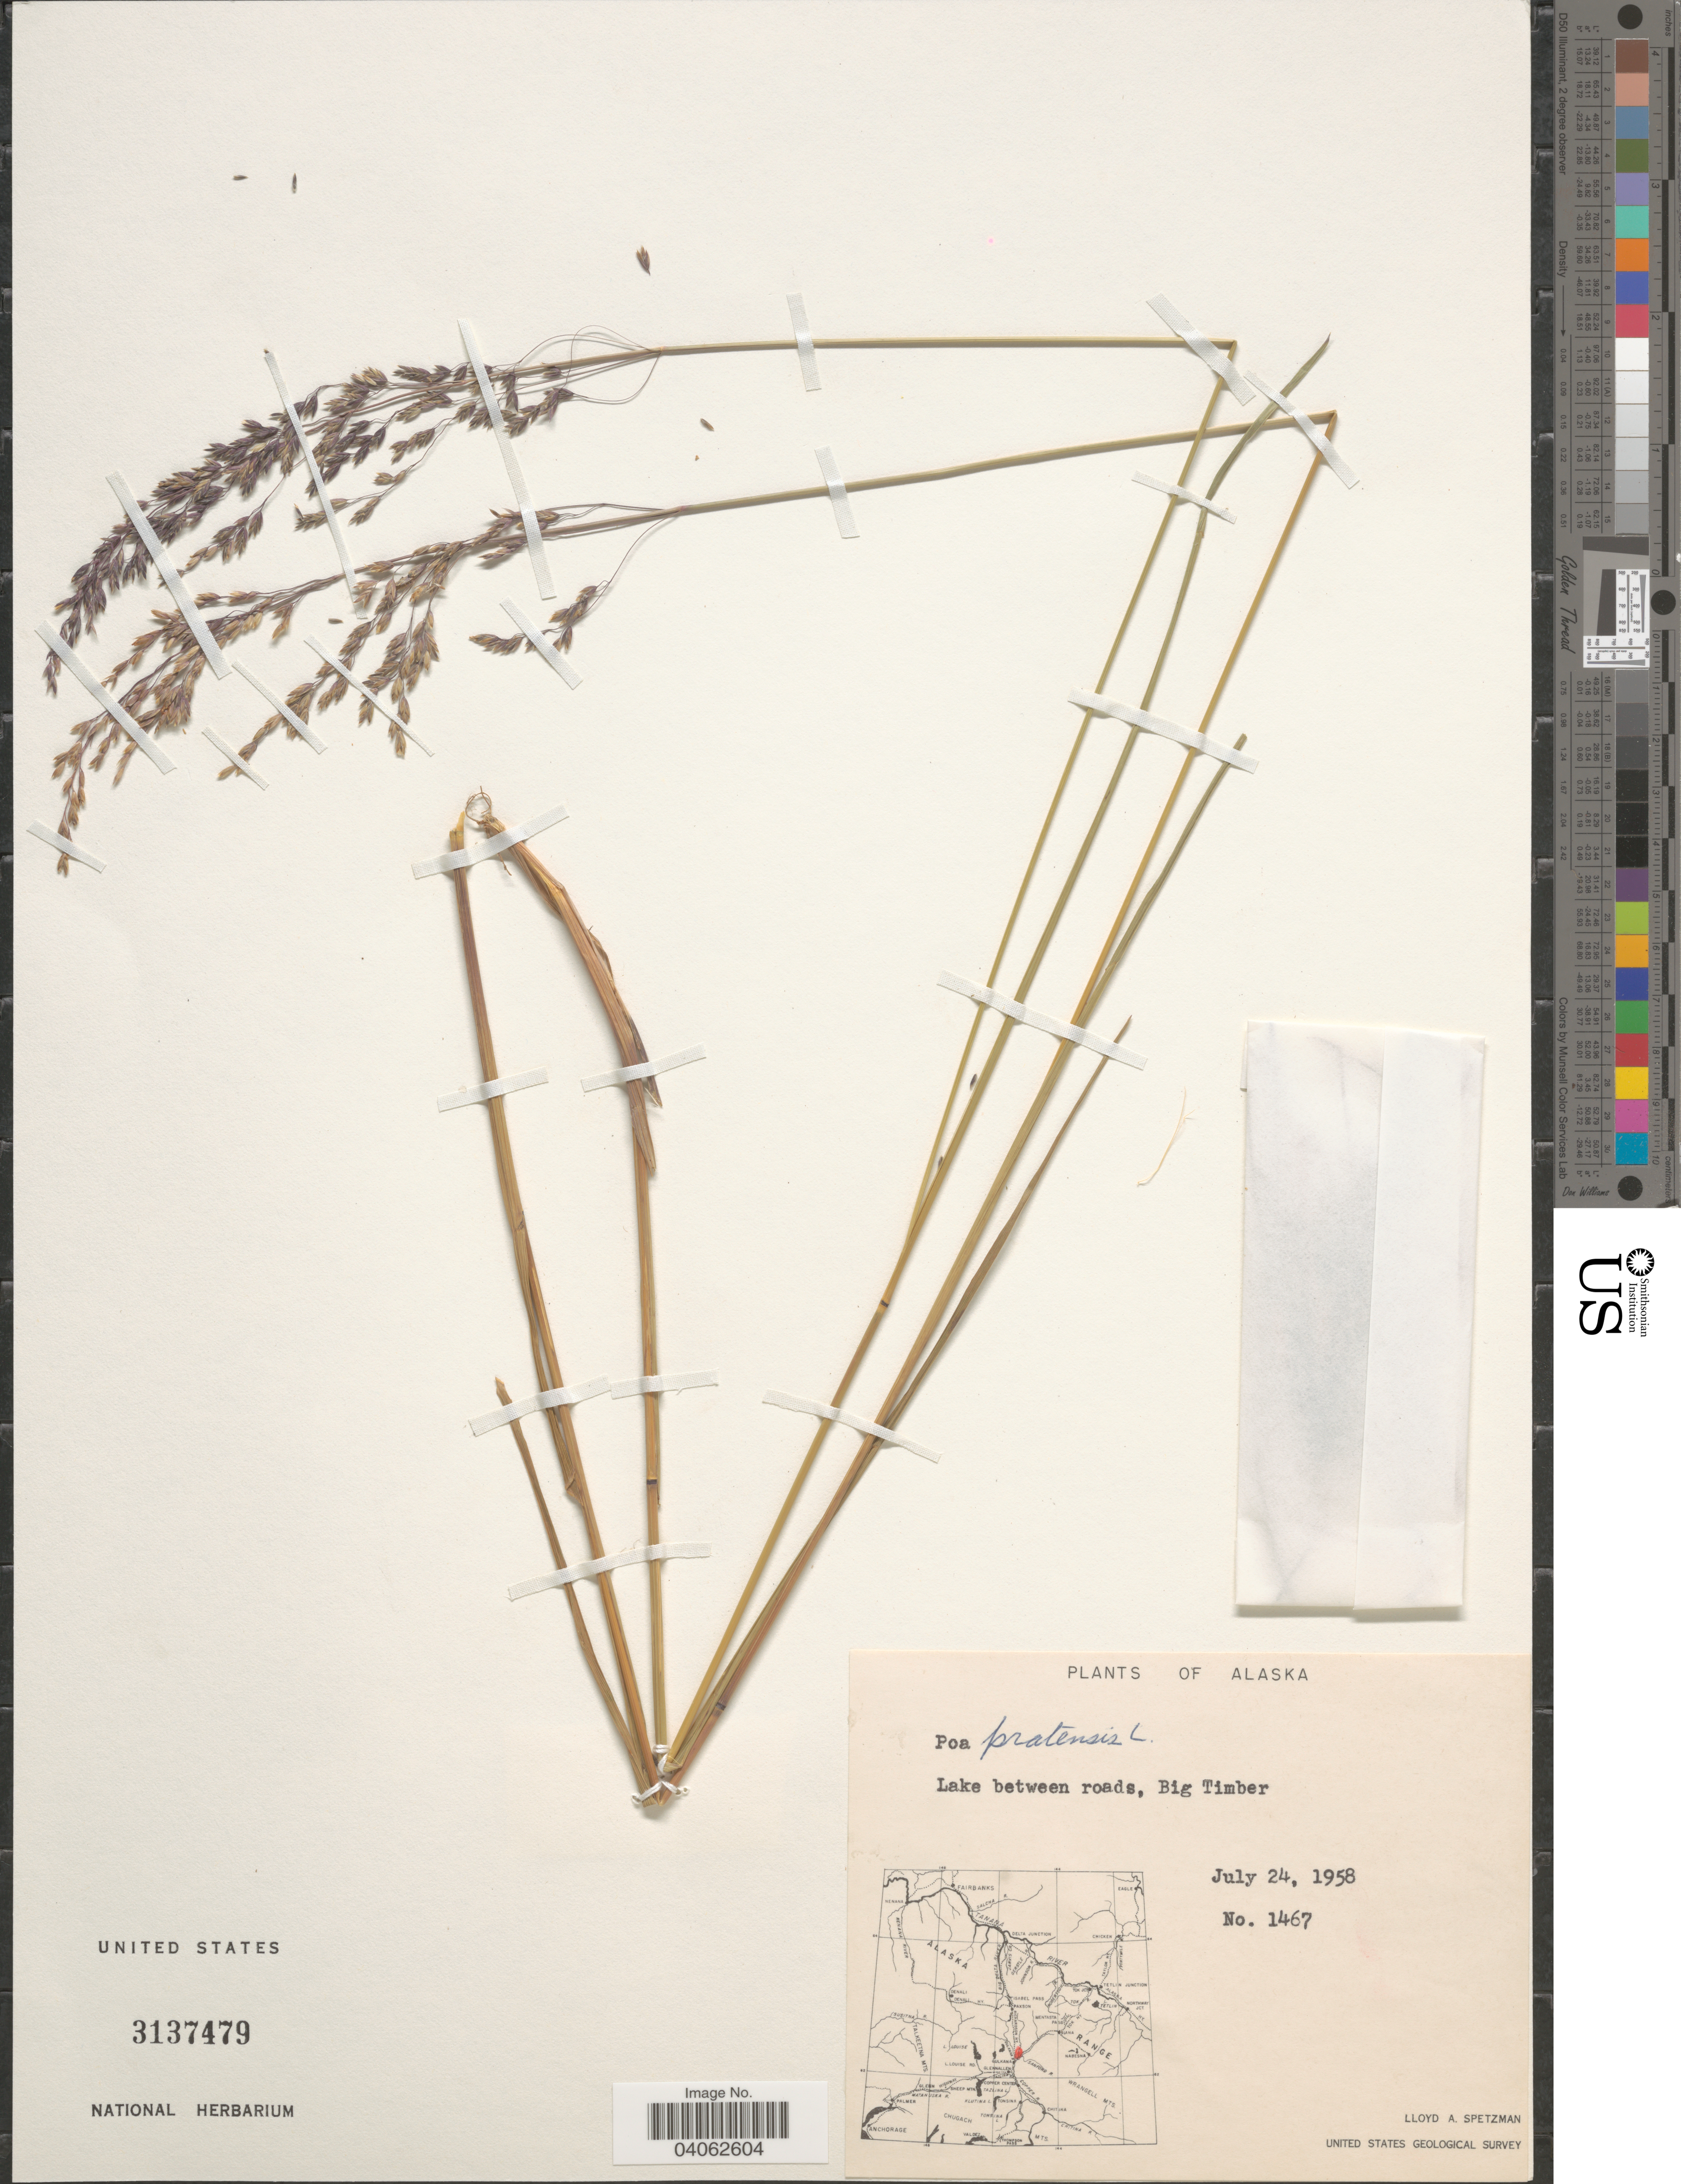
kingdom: Plantae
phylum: Tracheophyta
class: Liliopsida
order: Poales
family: Poaceae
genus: Poa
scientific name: Poa pratensis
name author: L.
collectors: L. Spetzman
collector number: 1467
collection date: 1958-07-24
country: United States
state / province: Alaska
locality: Lake between roads, Big Timber.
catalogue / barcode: US 3137479